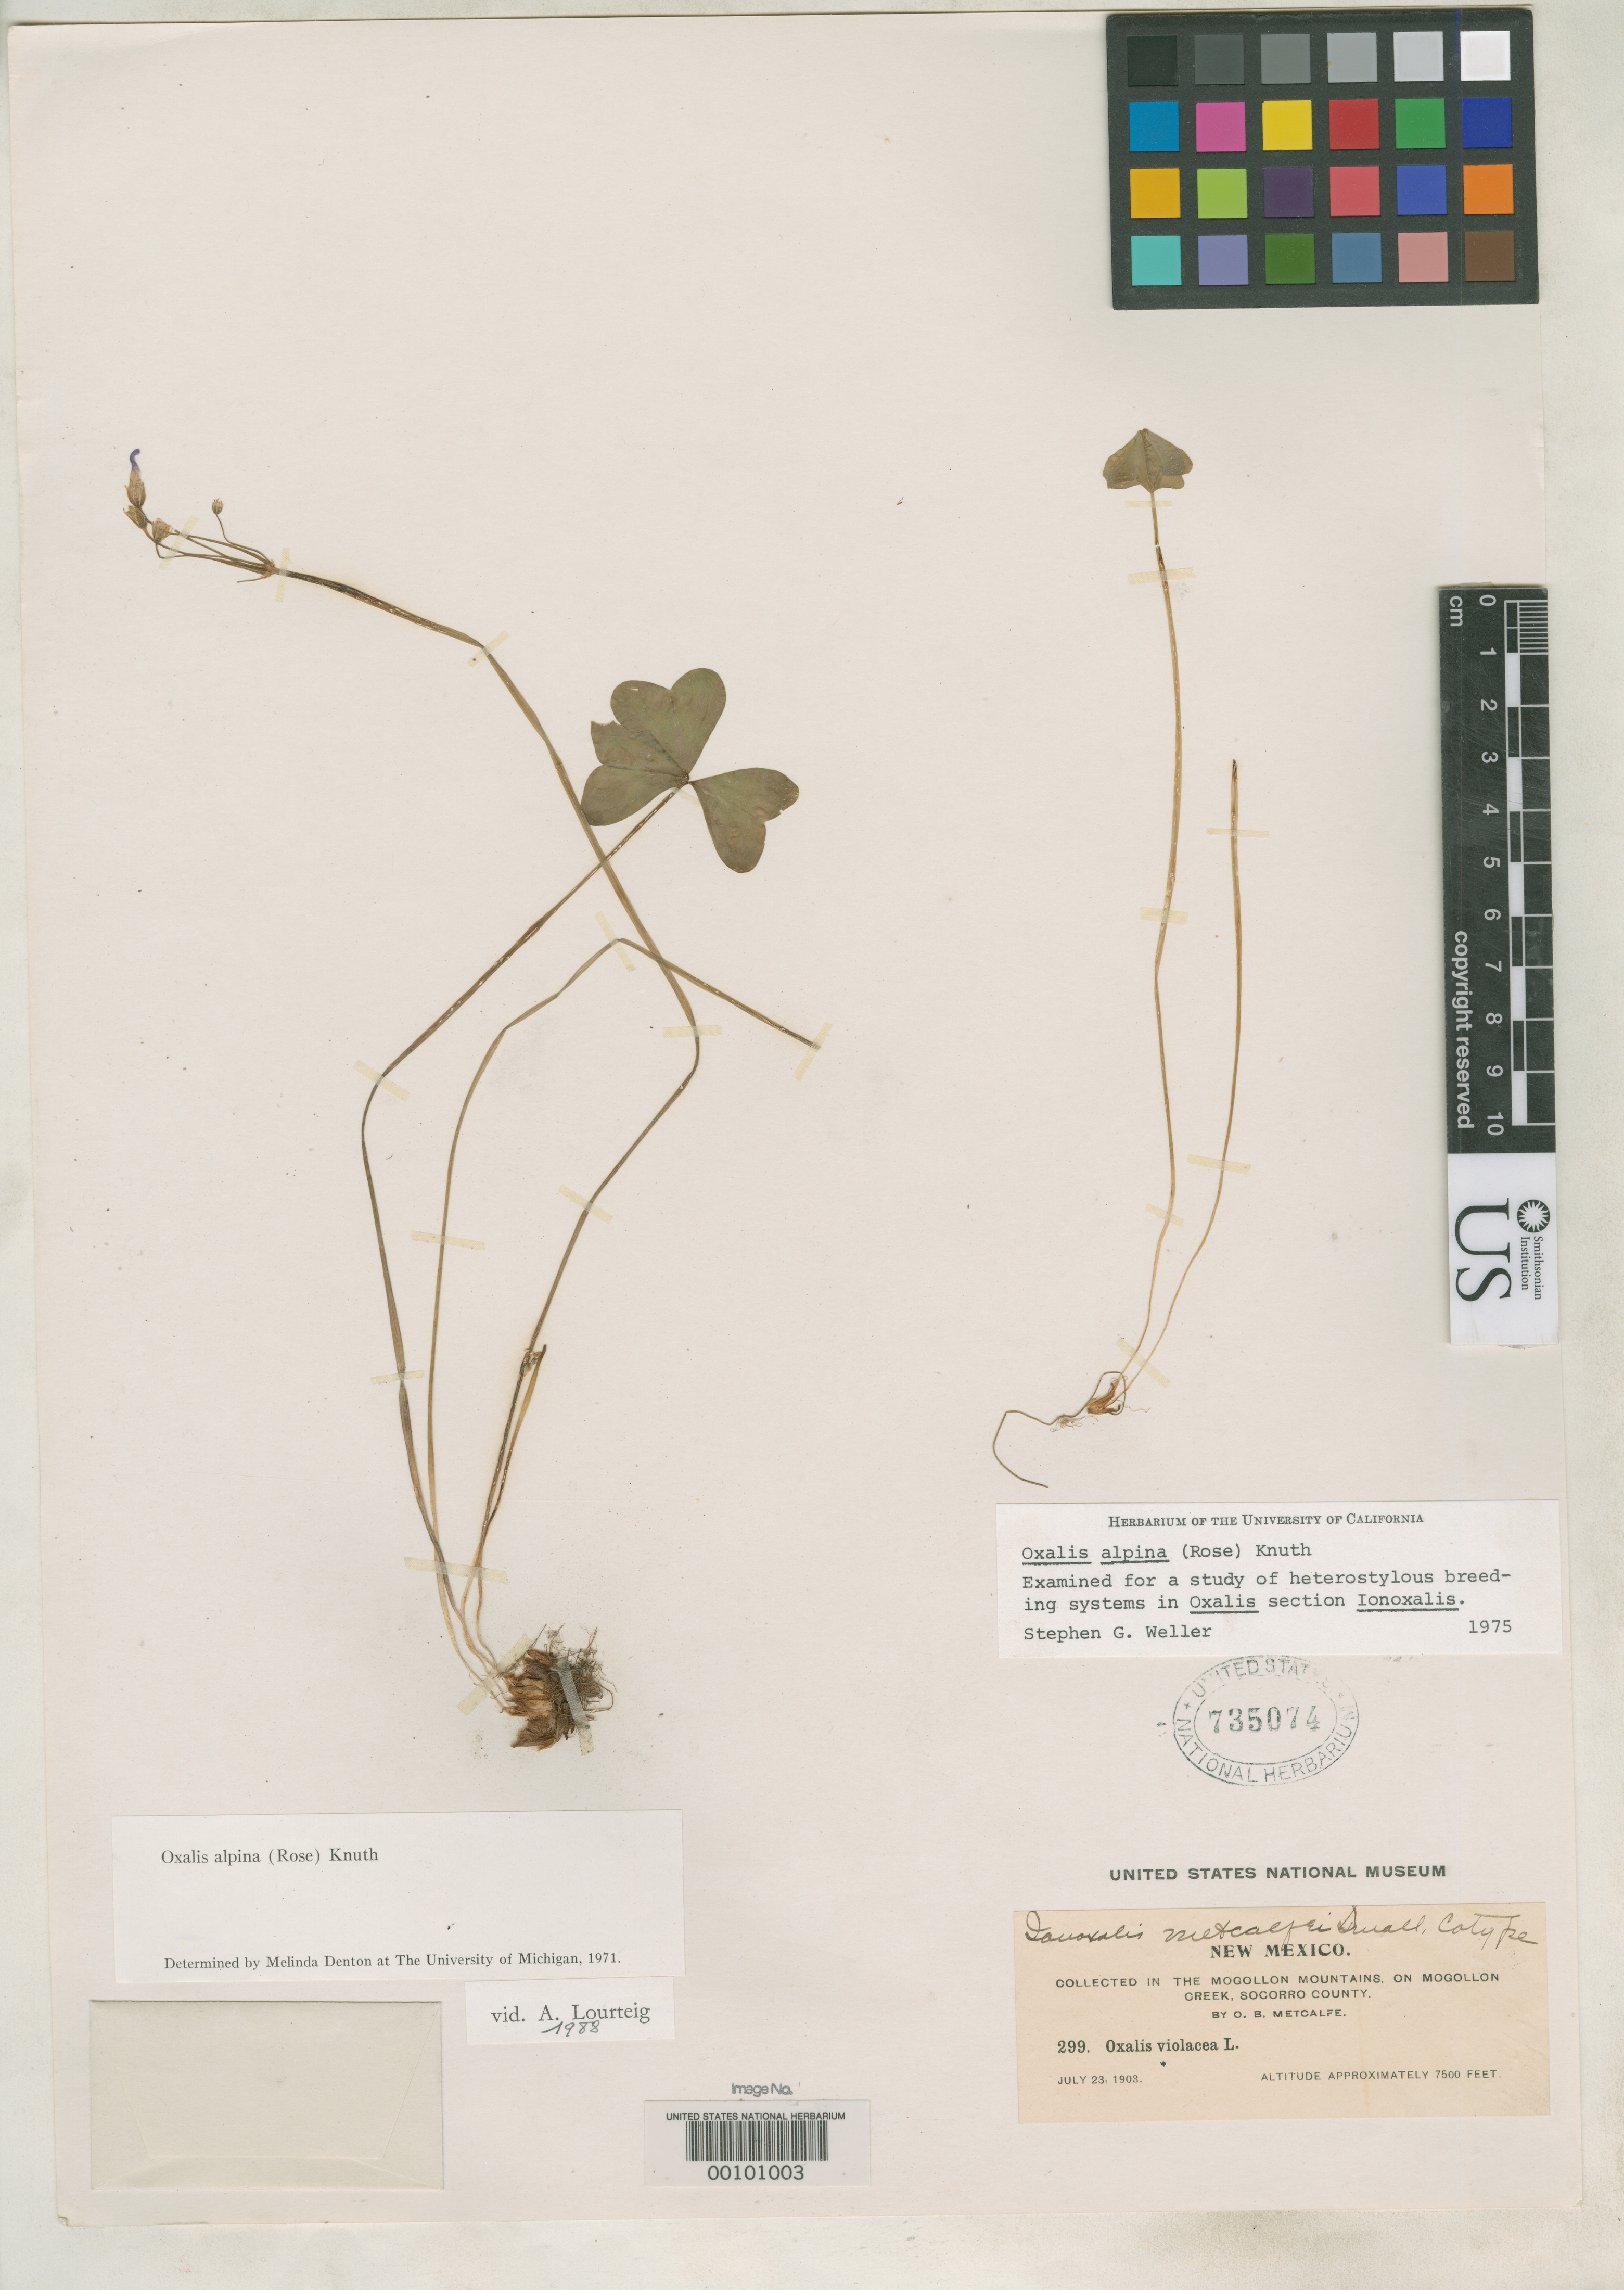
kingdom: Plantae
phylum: Tracheophyta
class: Magnoliopsida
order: Oxalidales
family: Oxalidaceae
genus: Ionoxalis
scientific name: Ionoxalis metcalfei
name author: Small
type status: Isotype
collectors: O. B. Metcalfe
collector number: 299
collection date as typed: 23 Jul 1903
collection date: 1903-07-23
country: United States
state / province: New Mexico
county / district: Socorro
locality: Mogollon Mts., Mogollon Creek.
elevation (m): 2286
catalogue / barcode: US 735074